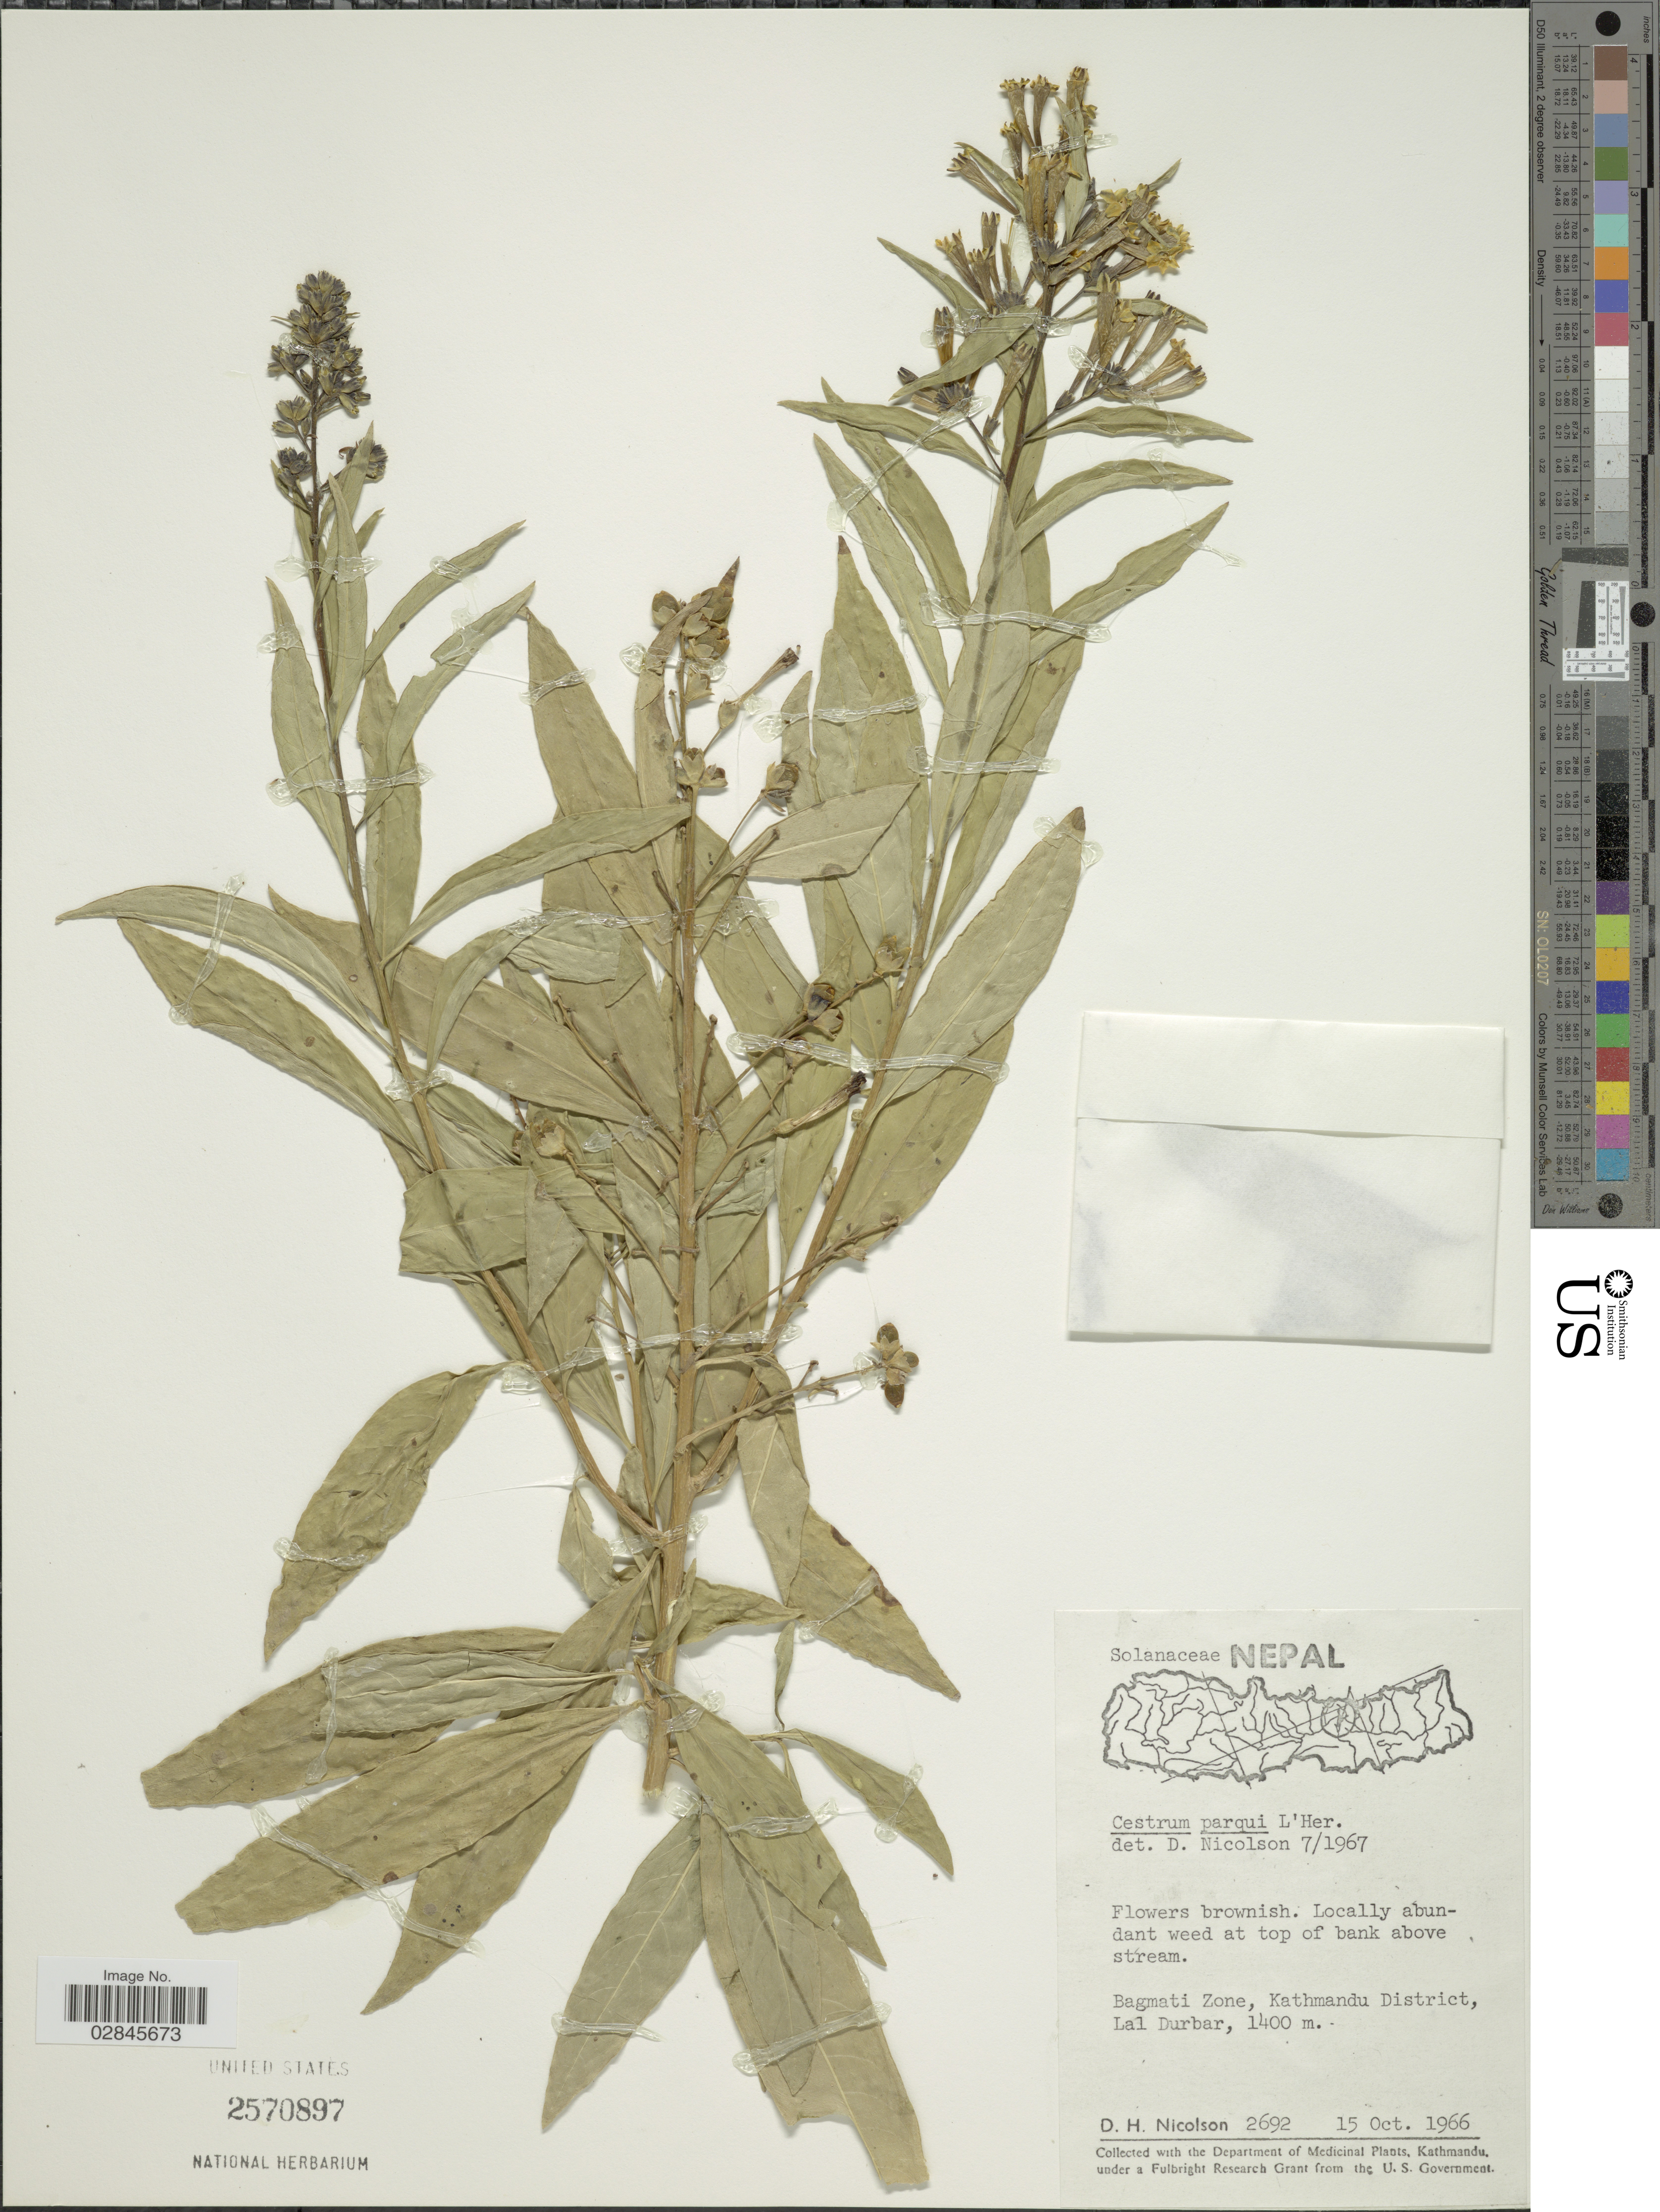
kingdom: Plantae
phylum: Tracheophyta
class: Magnoliopsida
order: Solanales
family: Solanaceae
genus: Cestrum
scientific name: Cestrum parqui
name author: L'Hér.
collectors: D. H. Nicolson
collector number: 2692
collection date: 1966-10-15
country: Nepal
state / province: Bagmati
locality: Bagmati Zone, Kathmandu District, Lal Durbar.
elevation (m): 1400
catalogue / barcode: US 2570897